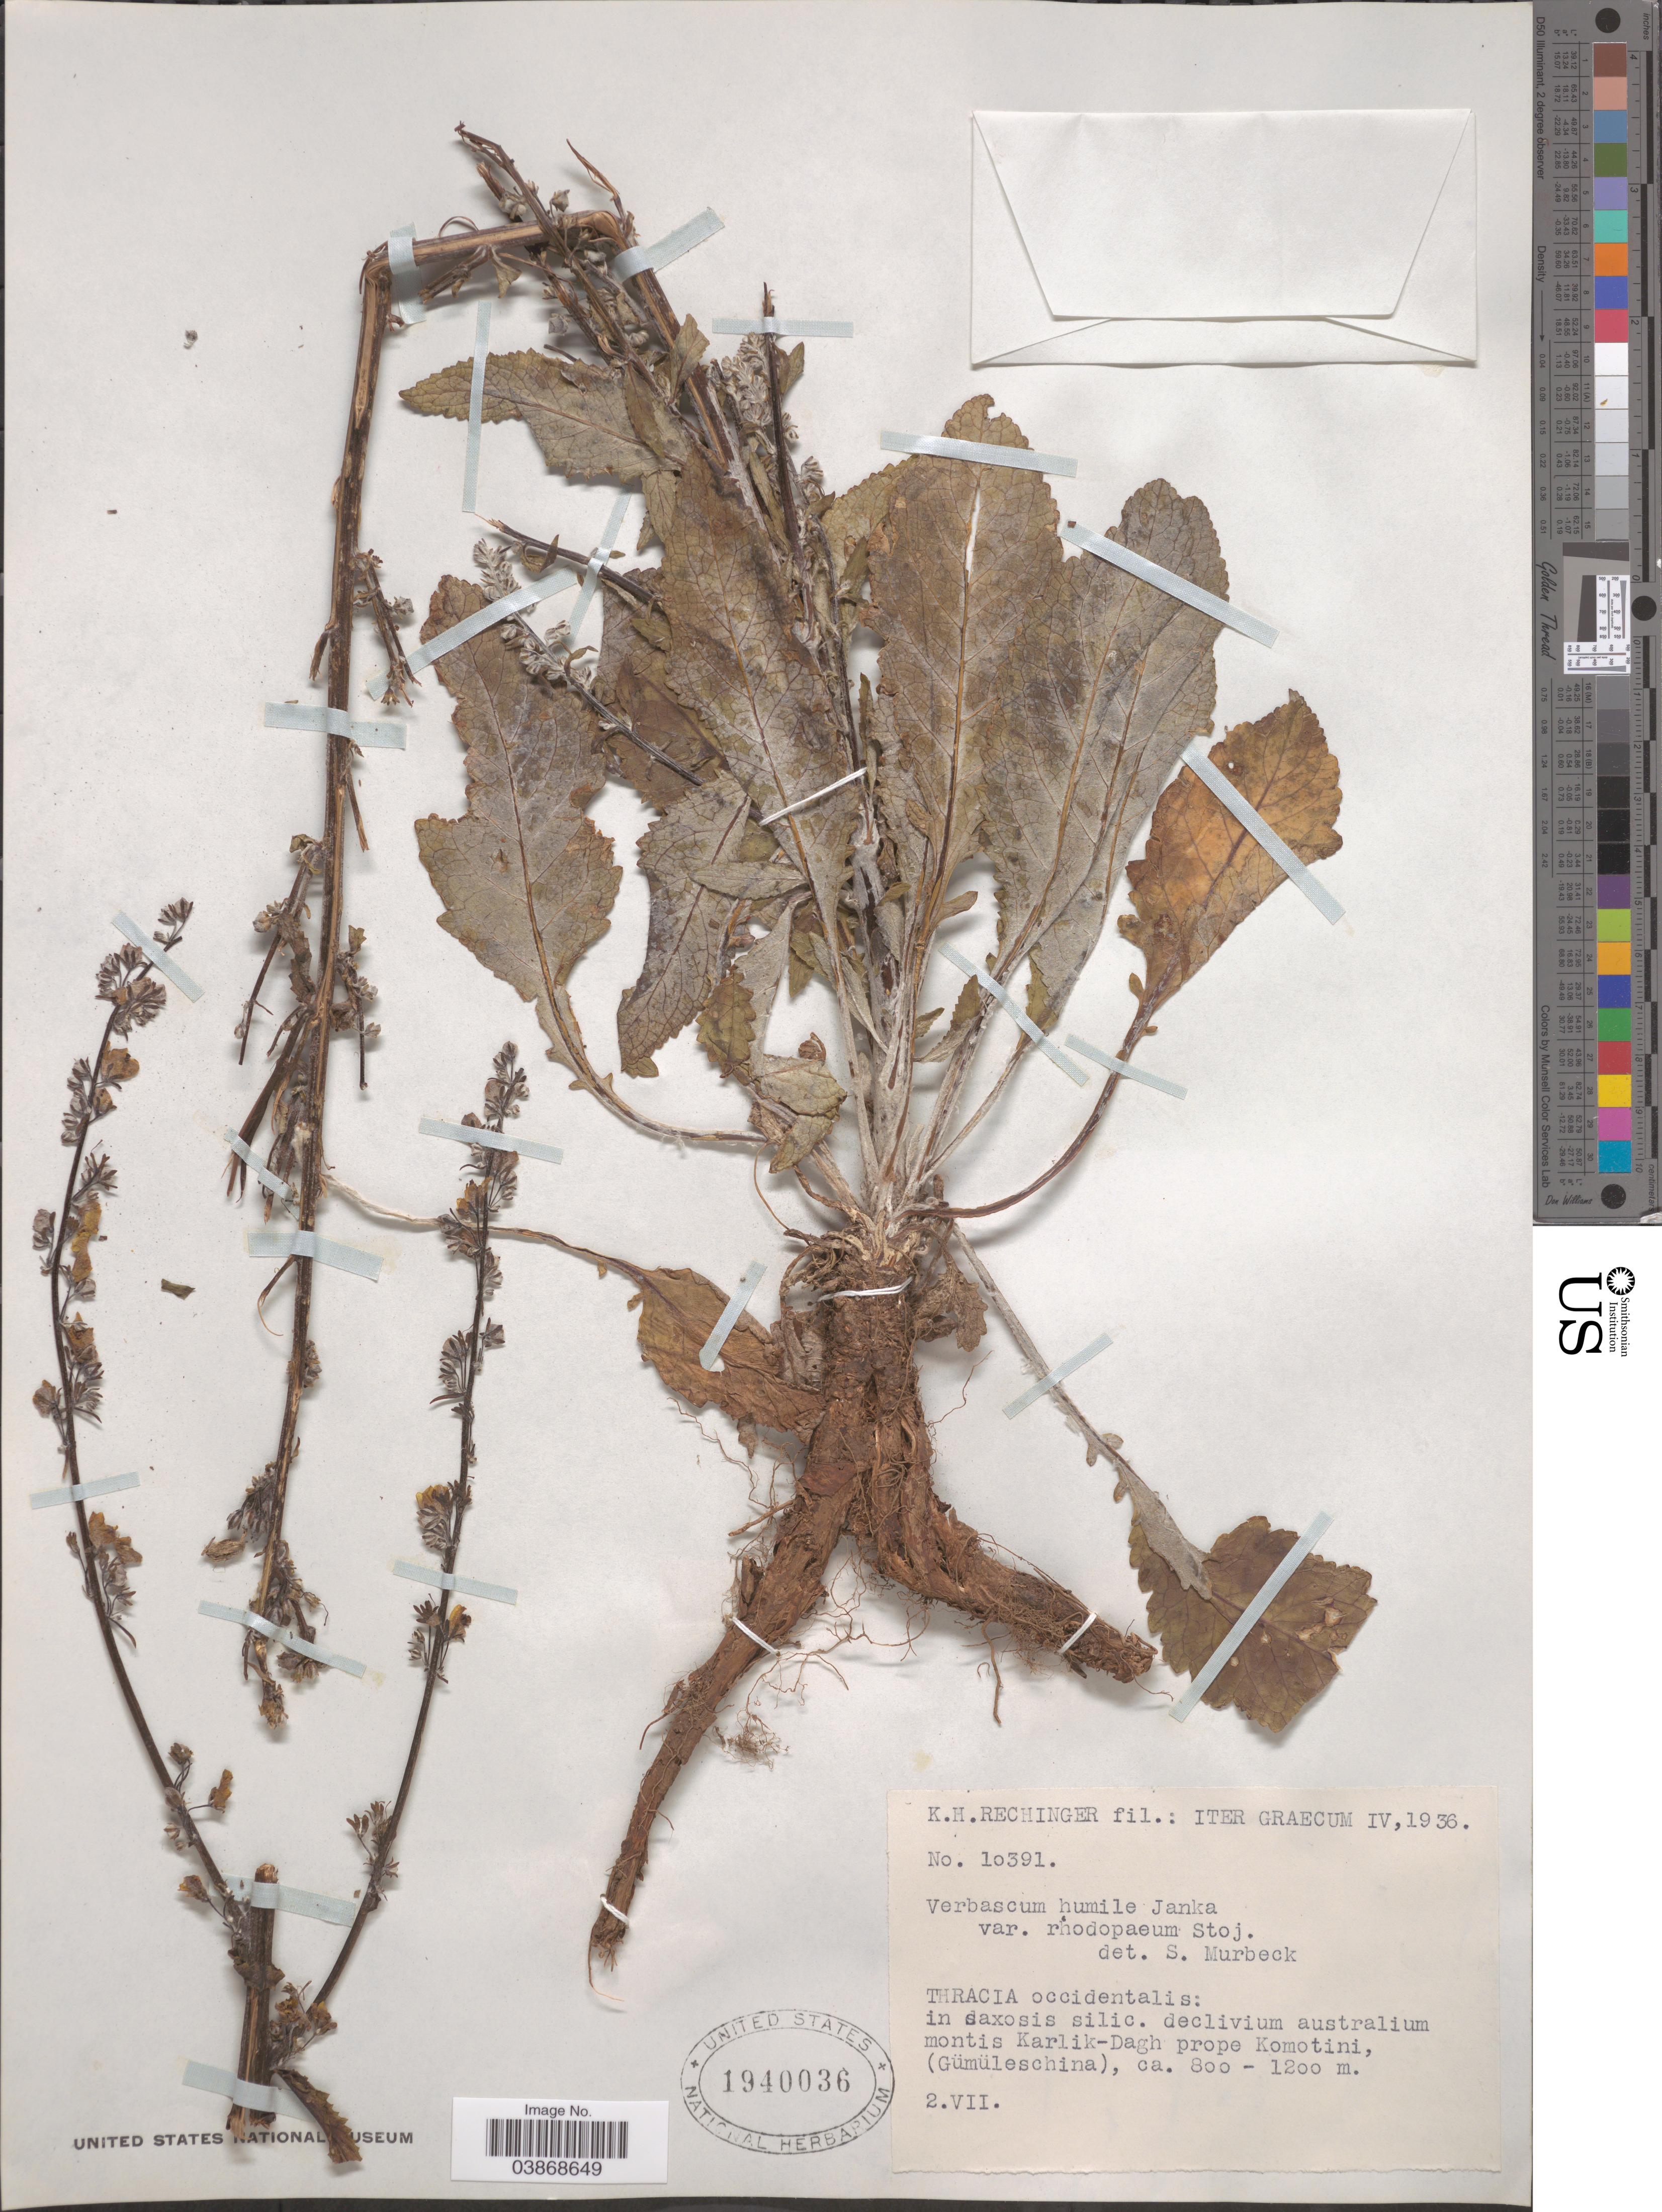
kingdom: Plantae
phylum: Tracheophyta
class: Magnoliopsida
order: Lamiales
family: Scrophulariaceae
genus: Verbascum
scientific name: Verbascum humile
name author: Janka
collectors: K. H. Rechinger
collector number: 10391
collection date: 1936-07-02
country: Greece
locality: Iter Graecum. Thracia occidentalis: in saxosis silic. declivium australium montis Karlik-Dagh prope Komotini (Gümüleschina).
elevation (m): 800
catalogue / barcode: US 1940036